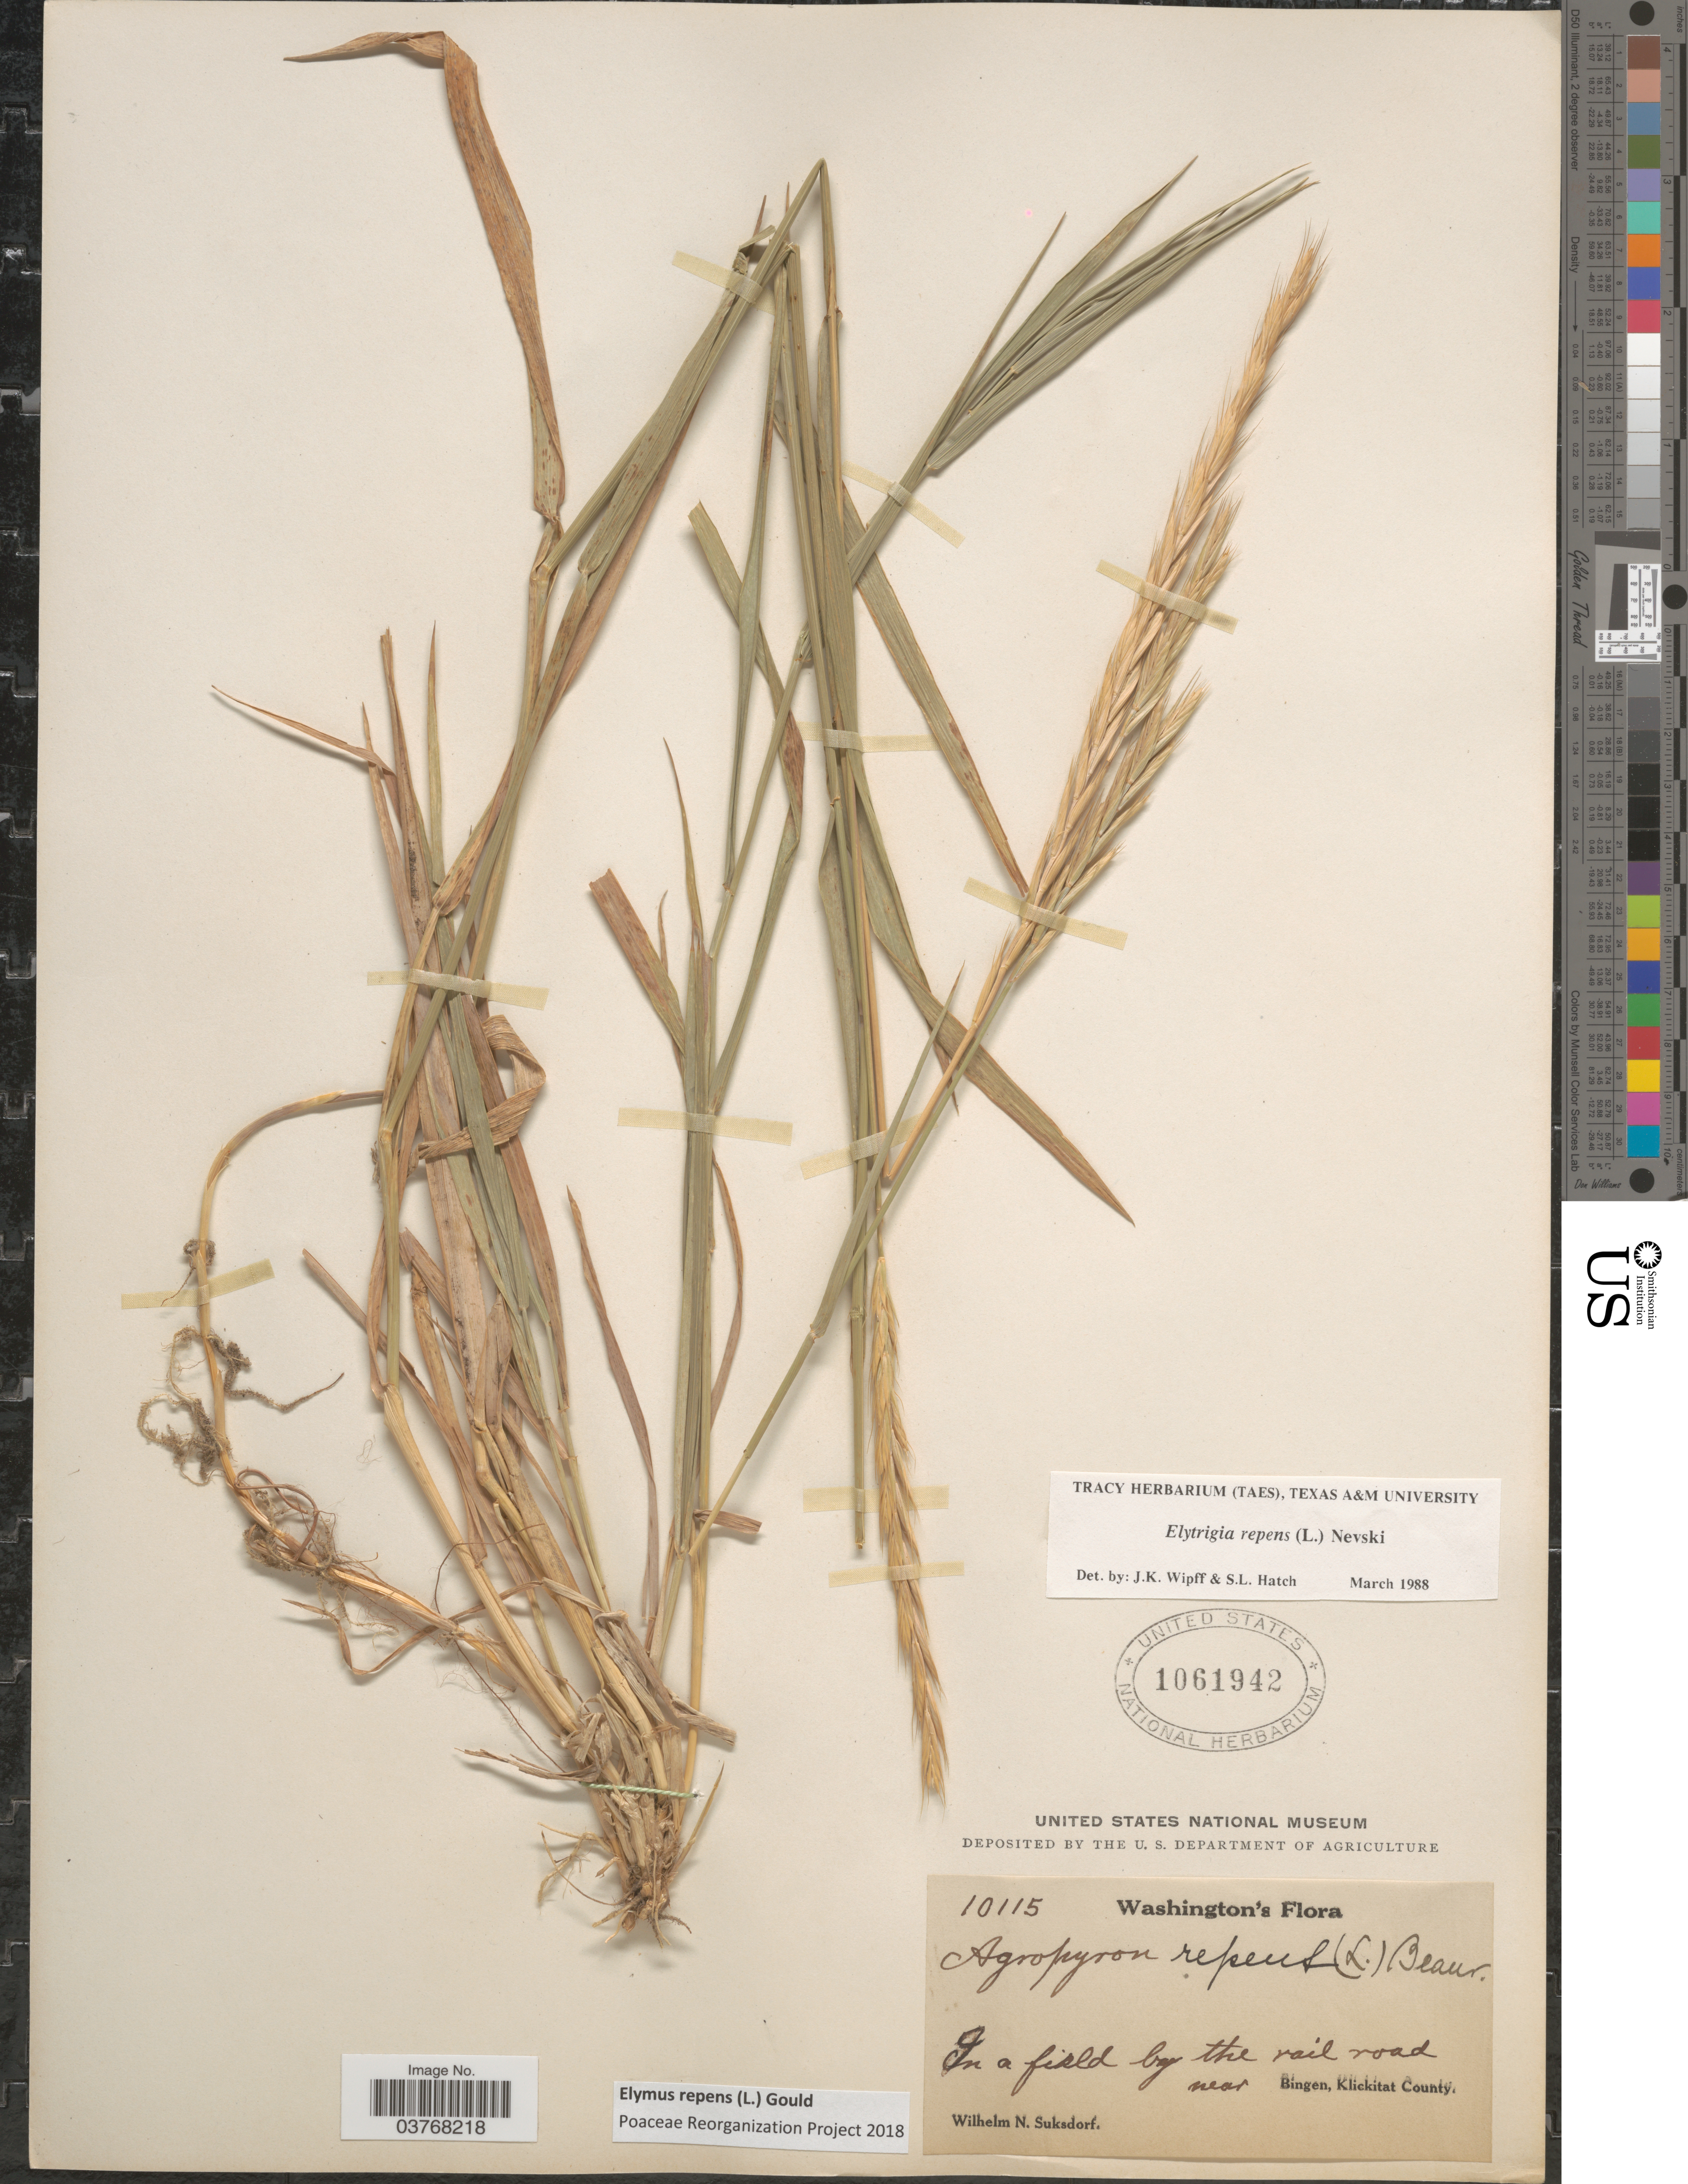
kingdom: Plantae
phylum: Tracheophyta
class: Liliopsida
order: Poales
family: Poaceae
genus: Elymus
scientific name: Elymus repens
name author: (L.) Gould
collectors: W. N. Suksdorf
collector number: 10115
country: United States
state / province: Washington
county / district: Klickitat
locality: In a field by the rail road near Bingen, Klickitat County.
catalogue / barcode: US 1061942